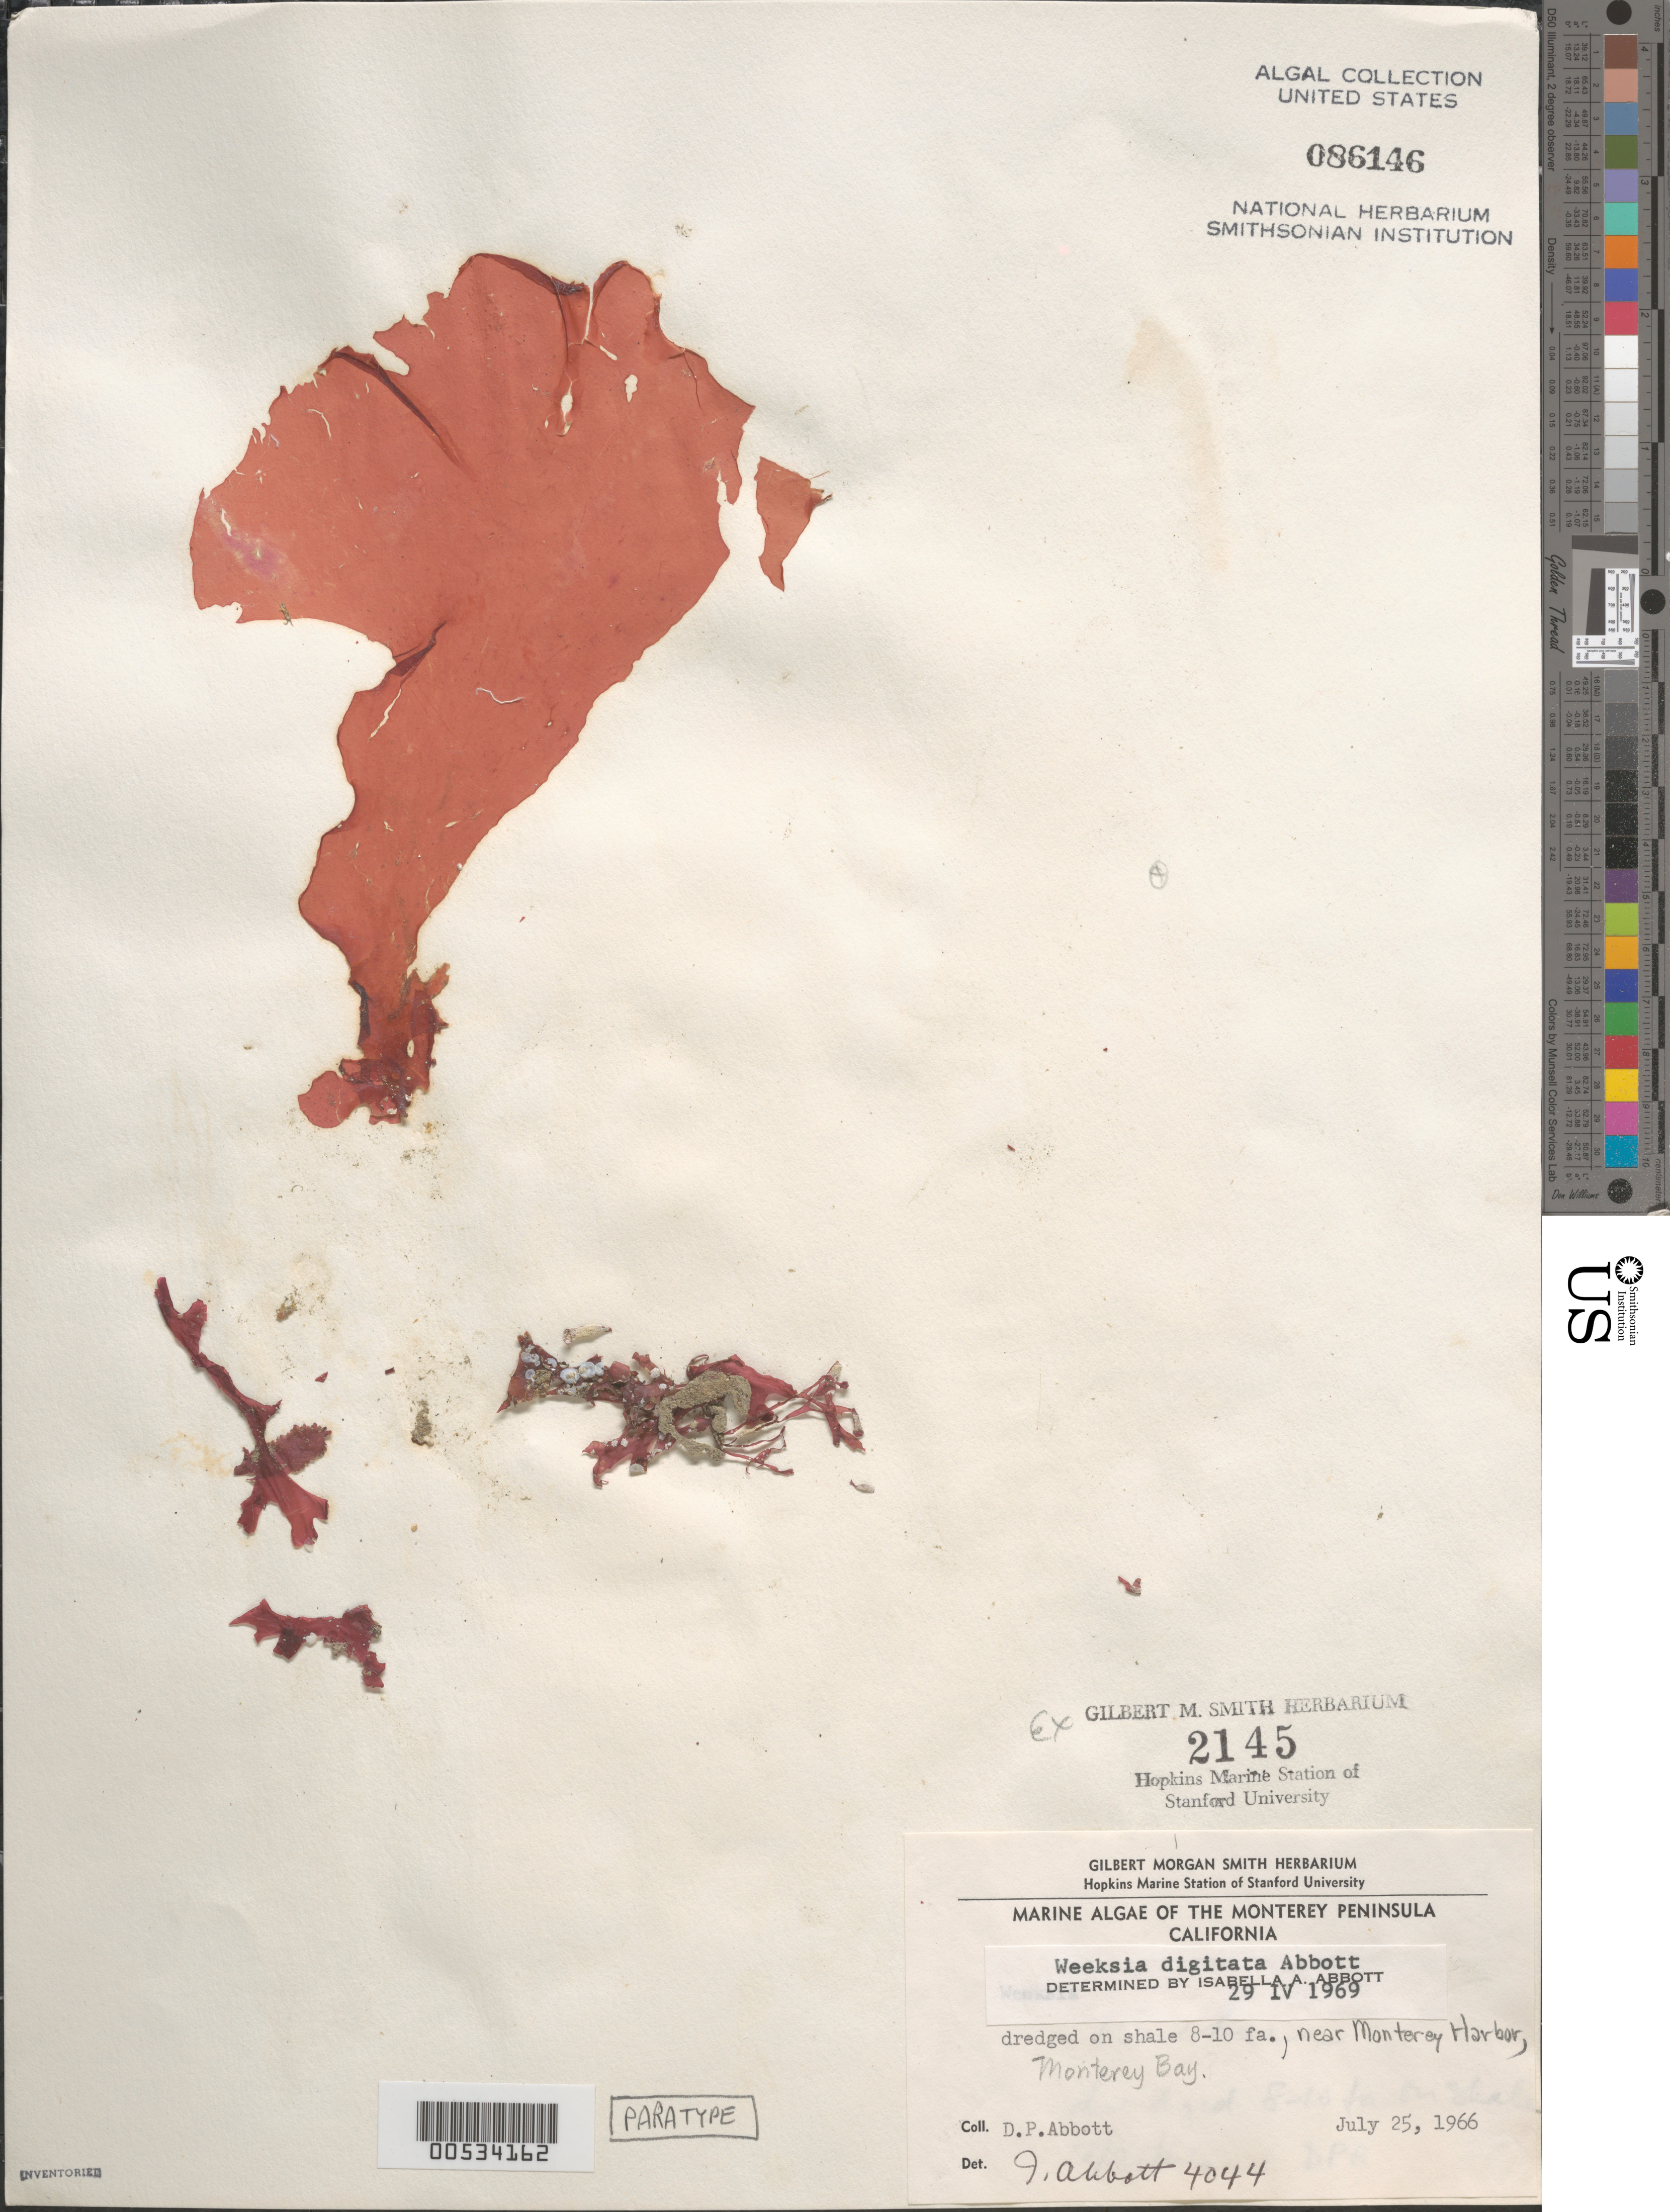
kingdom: Plantae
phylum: Rhodophyta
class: Florideophyceae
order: Gigartinales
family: Dumontiaceae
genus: Weeksia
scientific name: Weeksia digitata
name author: I.A. Abbott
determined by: Abbott, Isabella A.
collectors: D. P. Abbott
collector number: IAA 4044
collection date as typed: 25 Jul 1966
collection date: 1966-07-25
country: United States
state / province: California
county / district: Monterey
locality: Monterey Bay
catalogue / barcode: US 86146